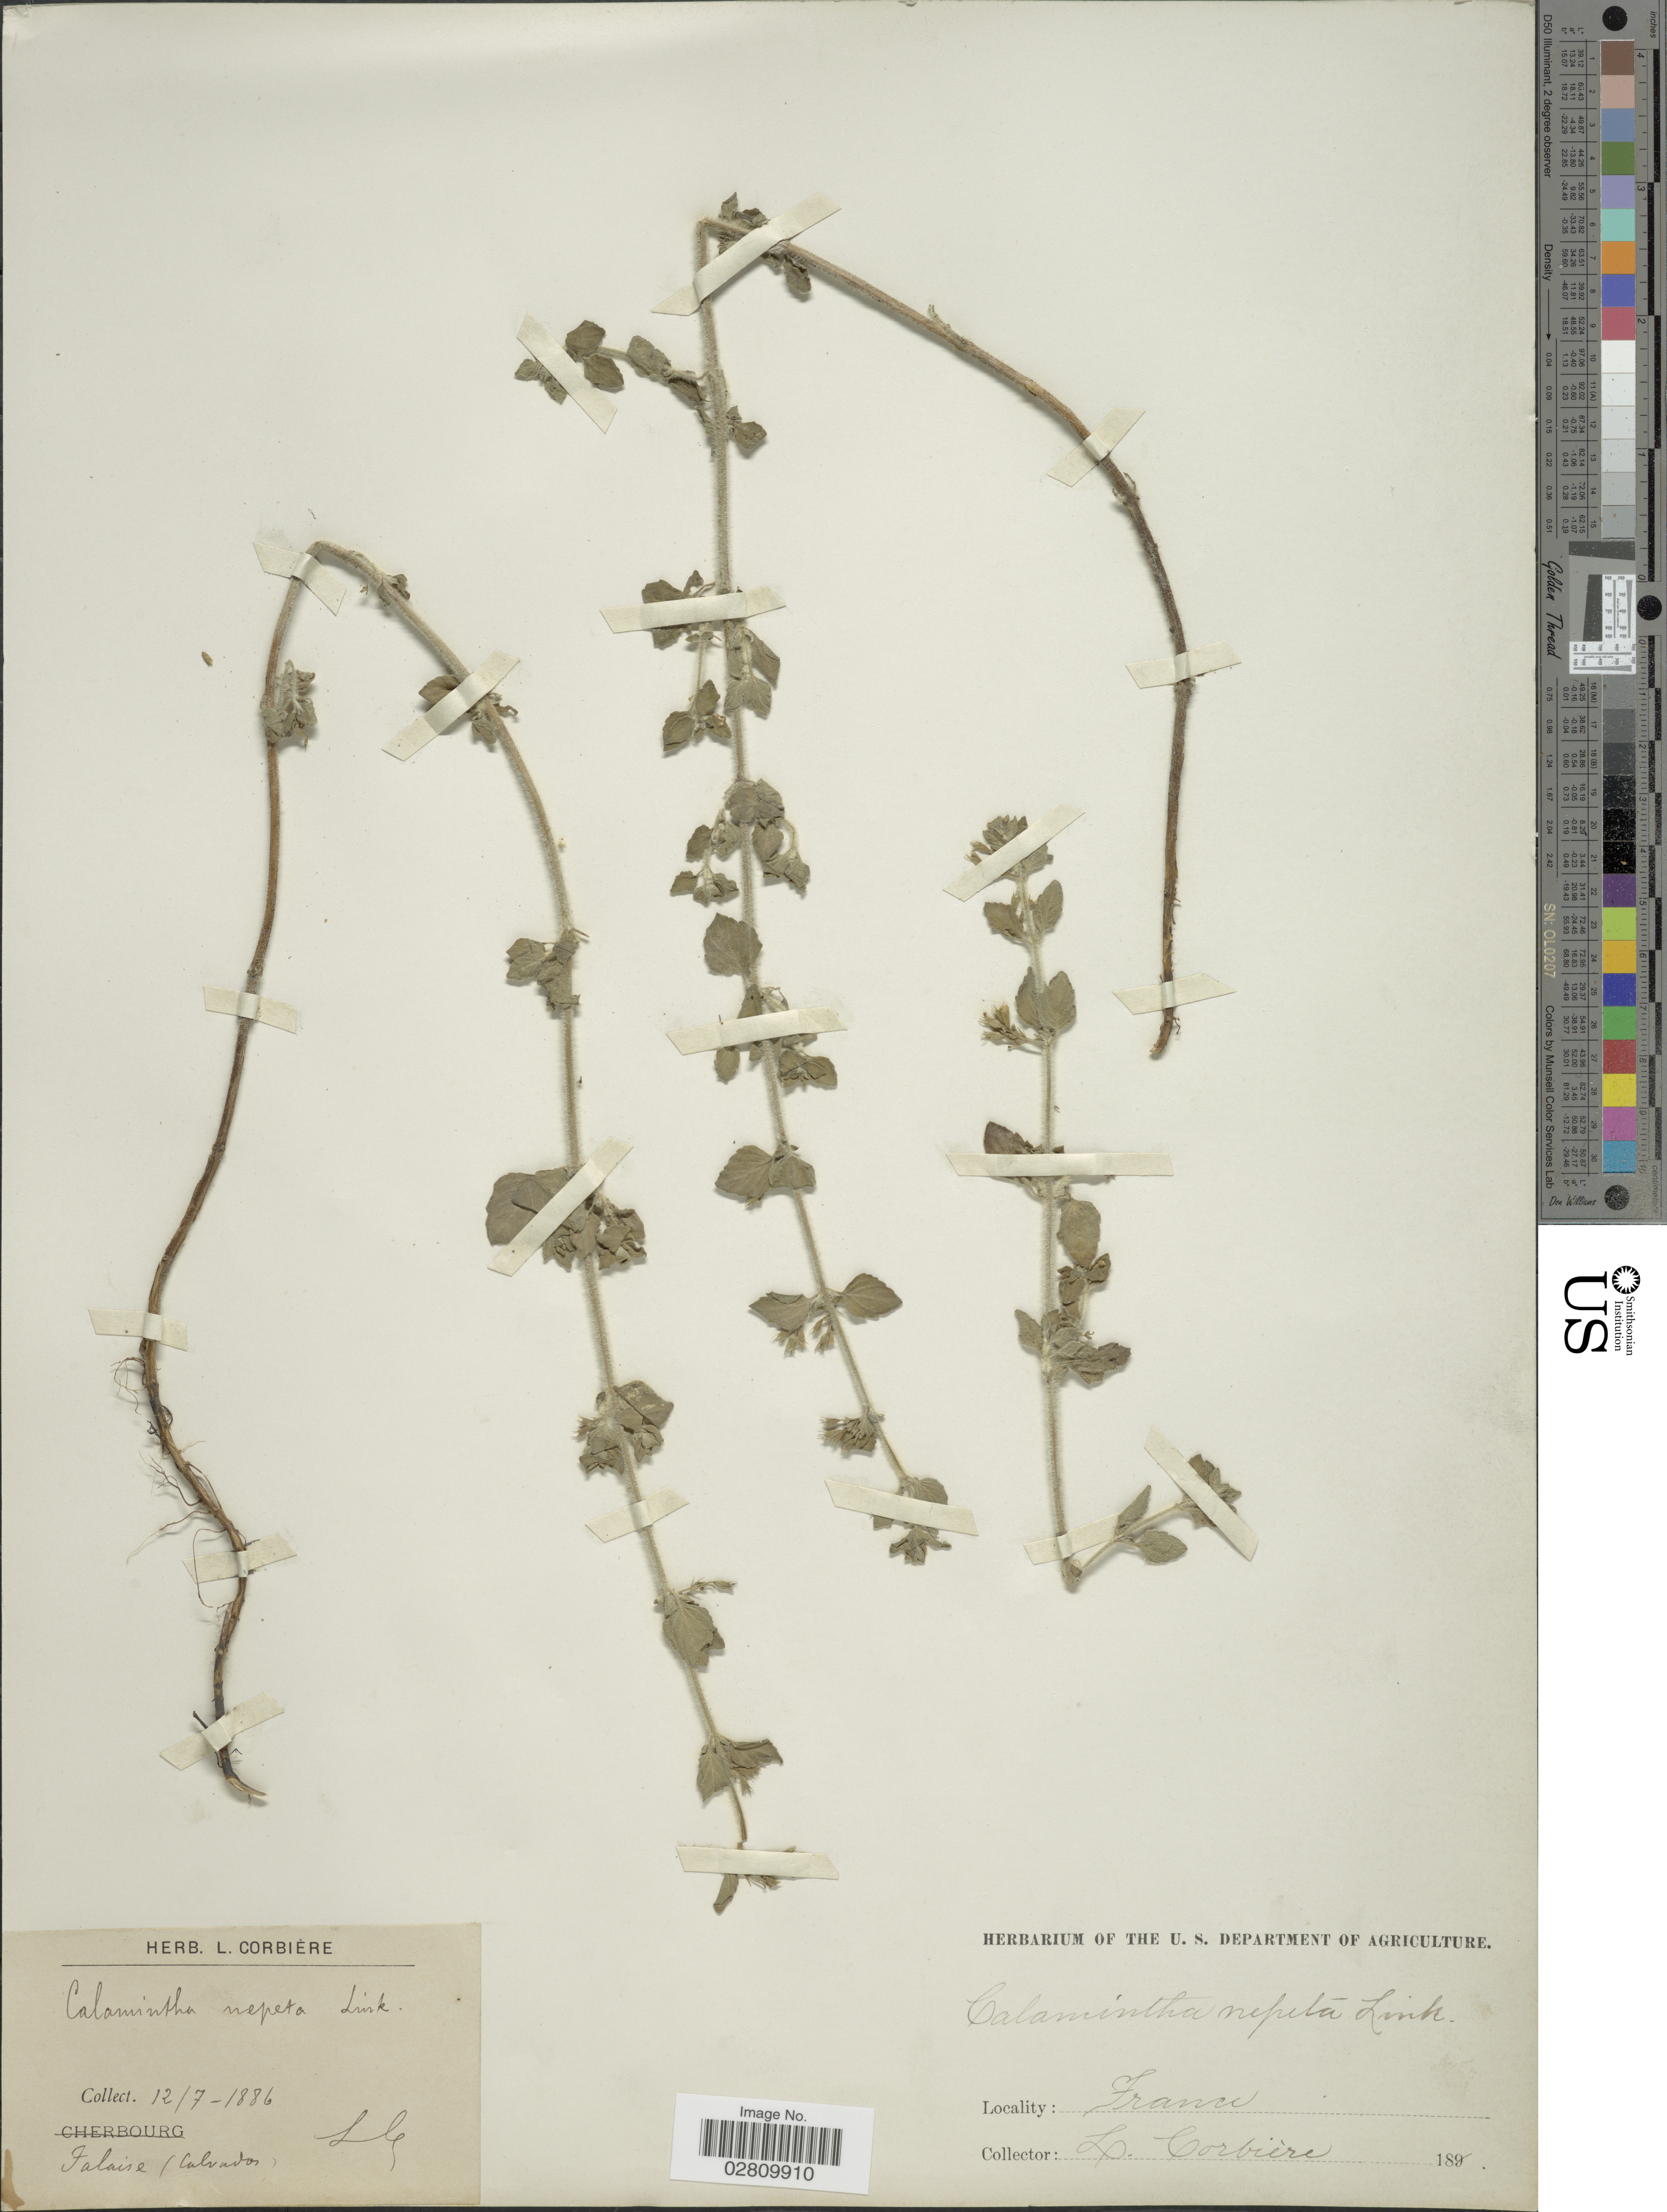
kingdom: Plantae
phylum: Tracheophyta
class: Magnoliopsida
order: Lamiales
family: Lamiaceae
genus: Clinopodium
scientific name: Clinopodium nepeta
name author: (L.) Kuntze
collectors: L. Corbière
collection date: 1886-07-12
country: France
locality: Falaise (Calvados).